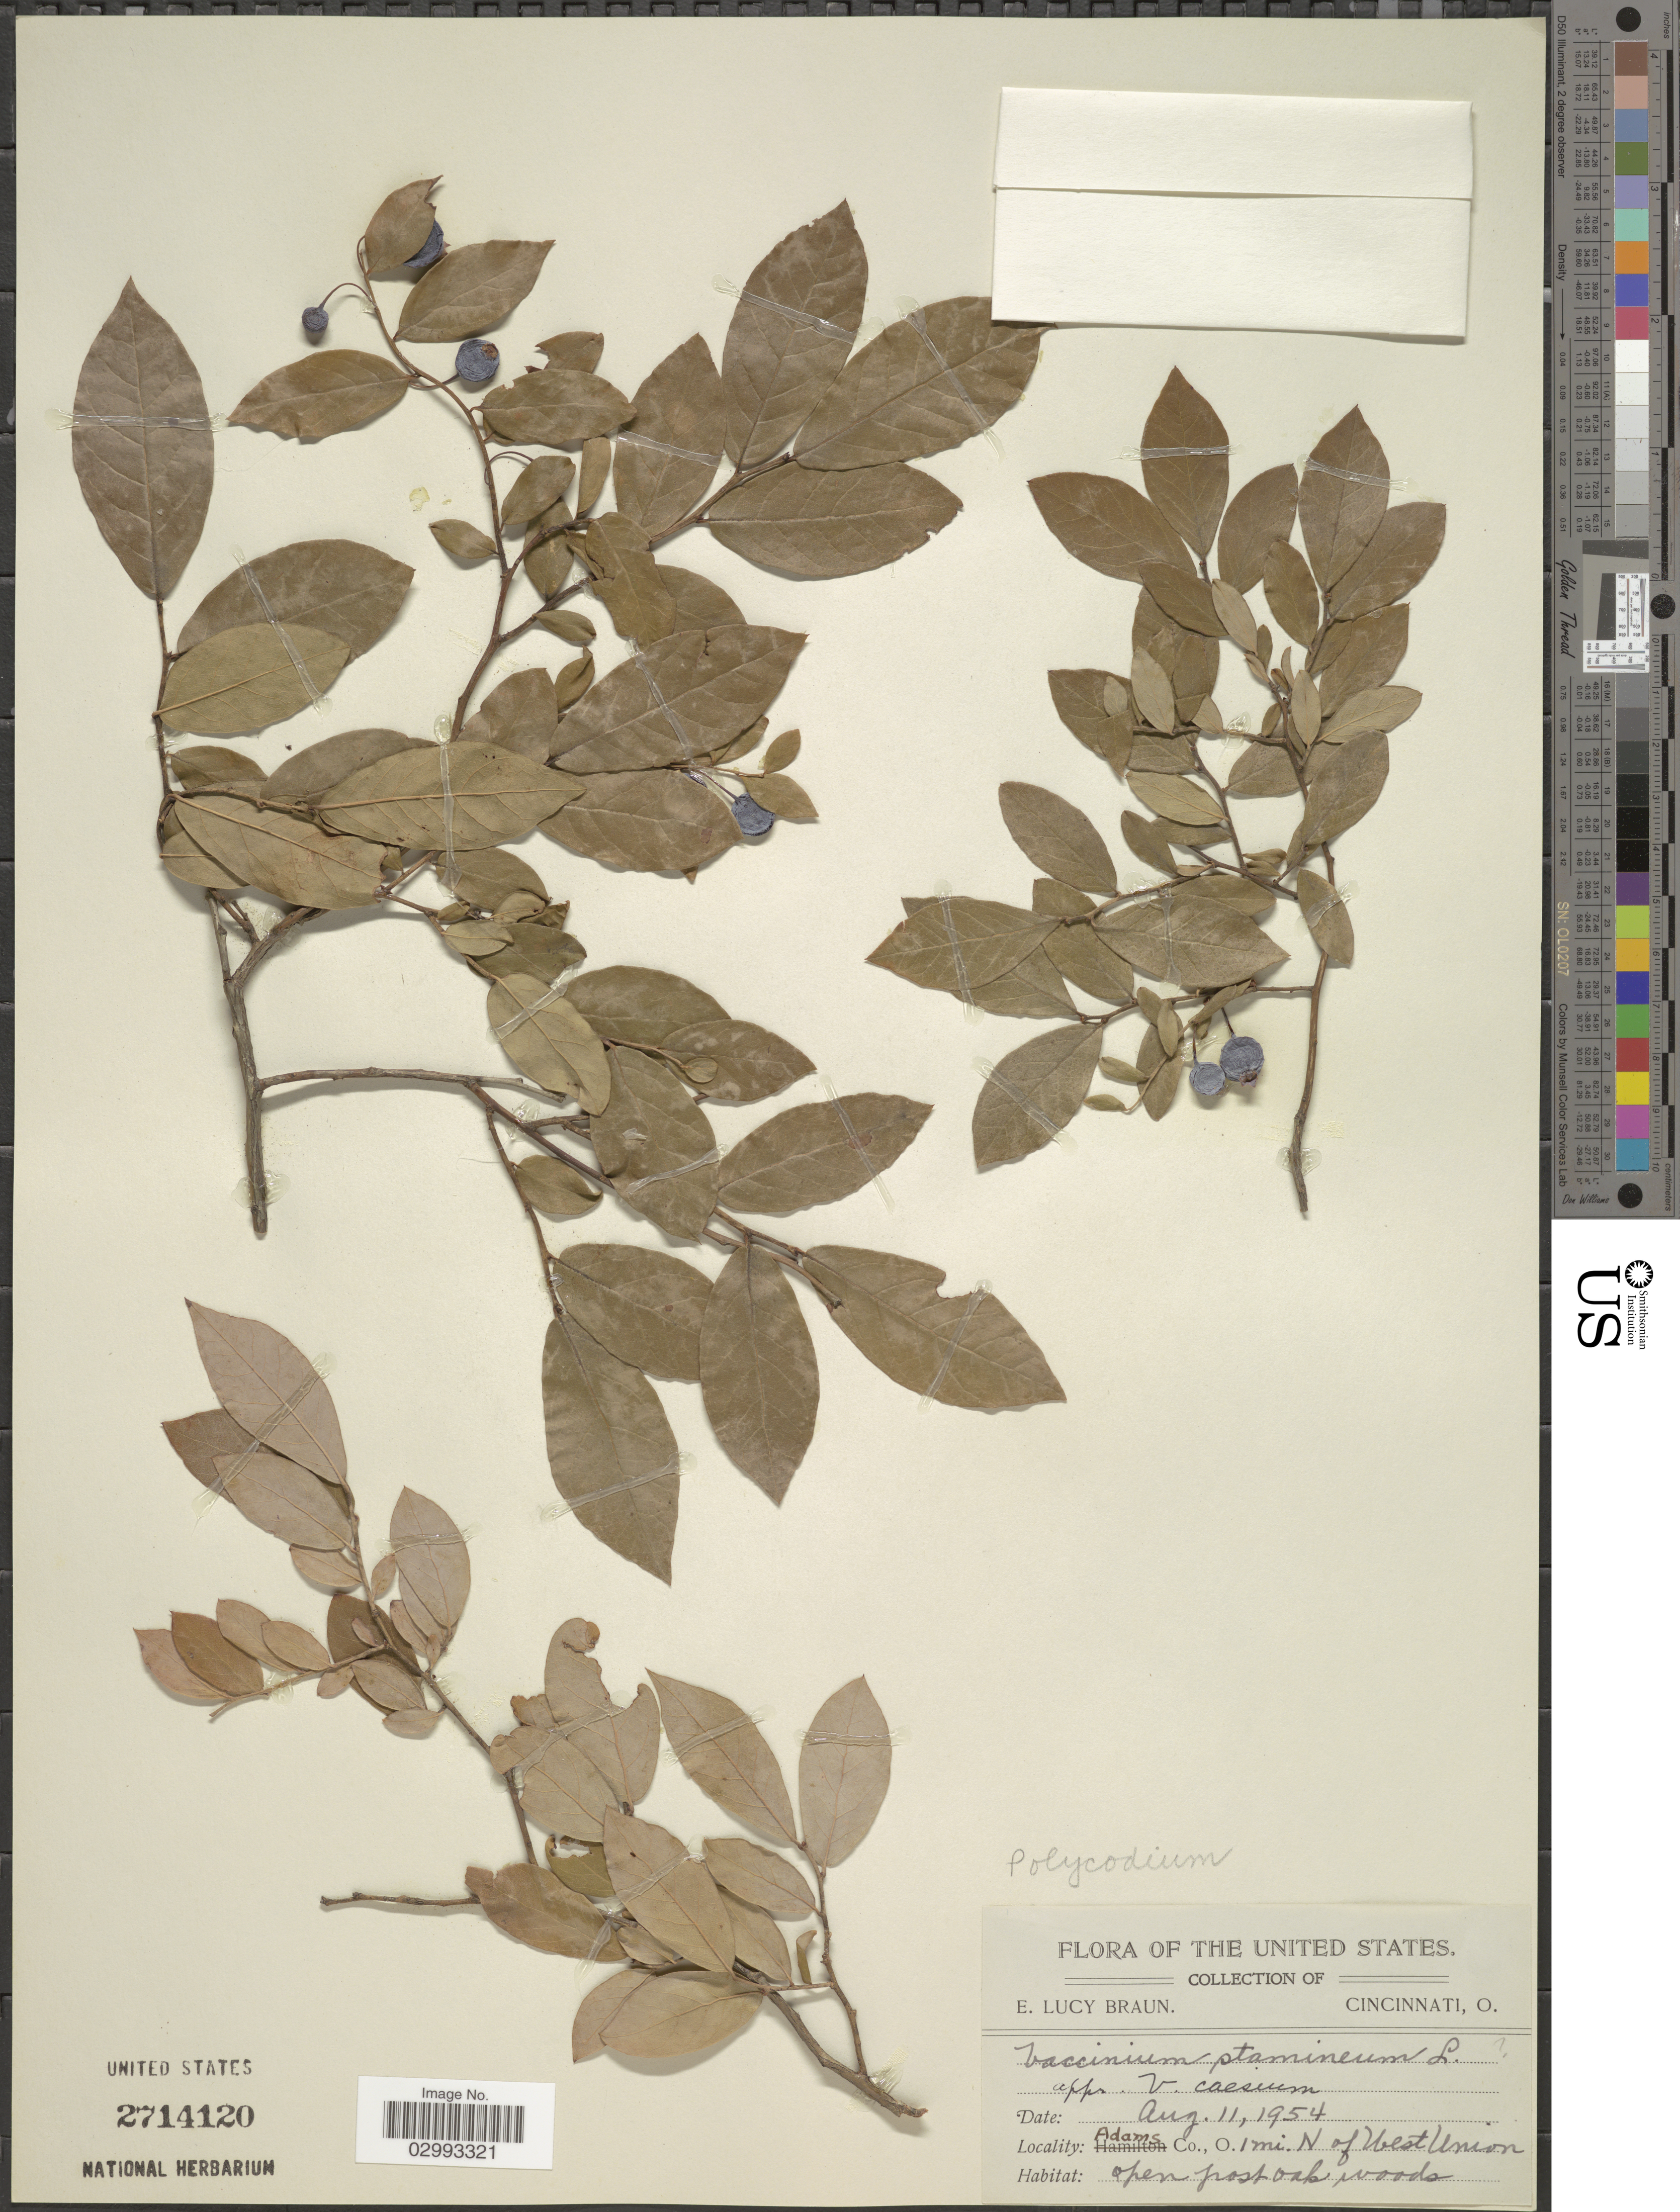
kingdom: Plantae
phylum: Tracheophyta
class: Magnoliopsida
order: Ericales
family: Ericaceae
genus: Polycodium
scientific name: Polycodium stamineum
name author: (L.) Greene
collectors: E. L. Braun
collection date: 1954-08-11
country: United States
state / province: Ohio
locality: Adams Co., 1 mi. N of West Union.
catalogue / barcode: US 2714120